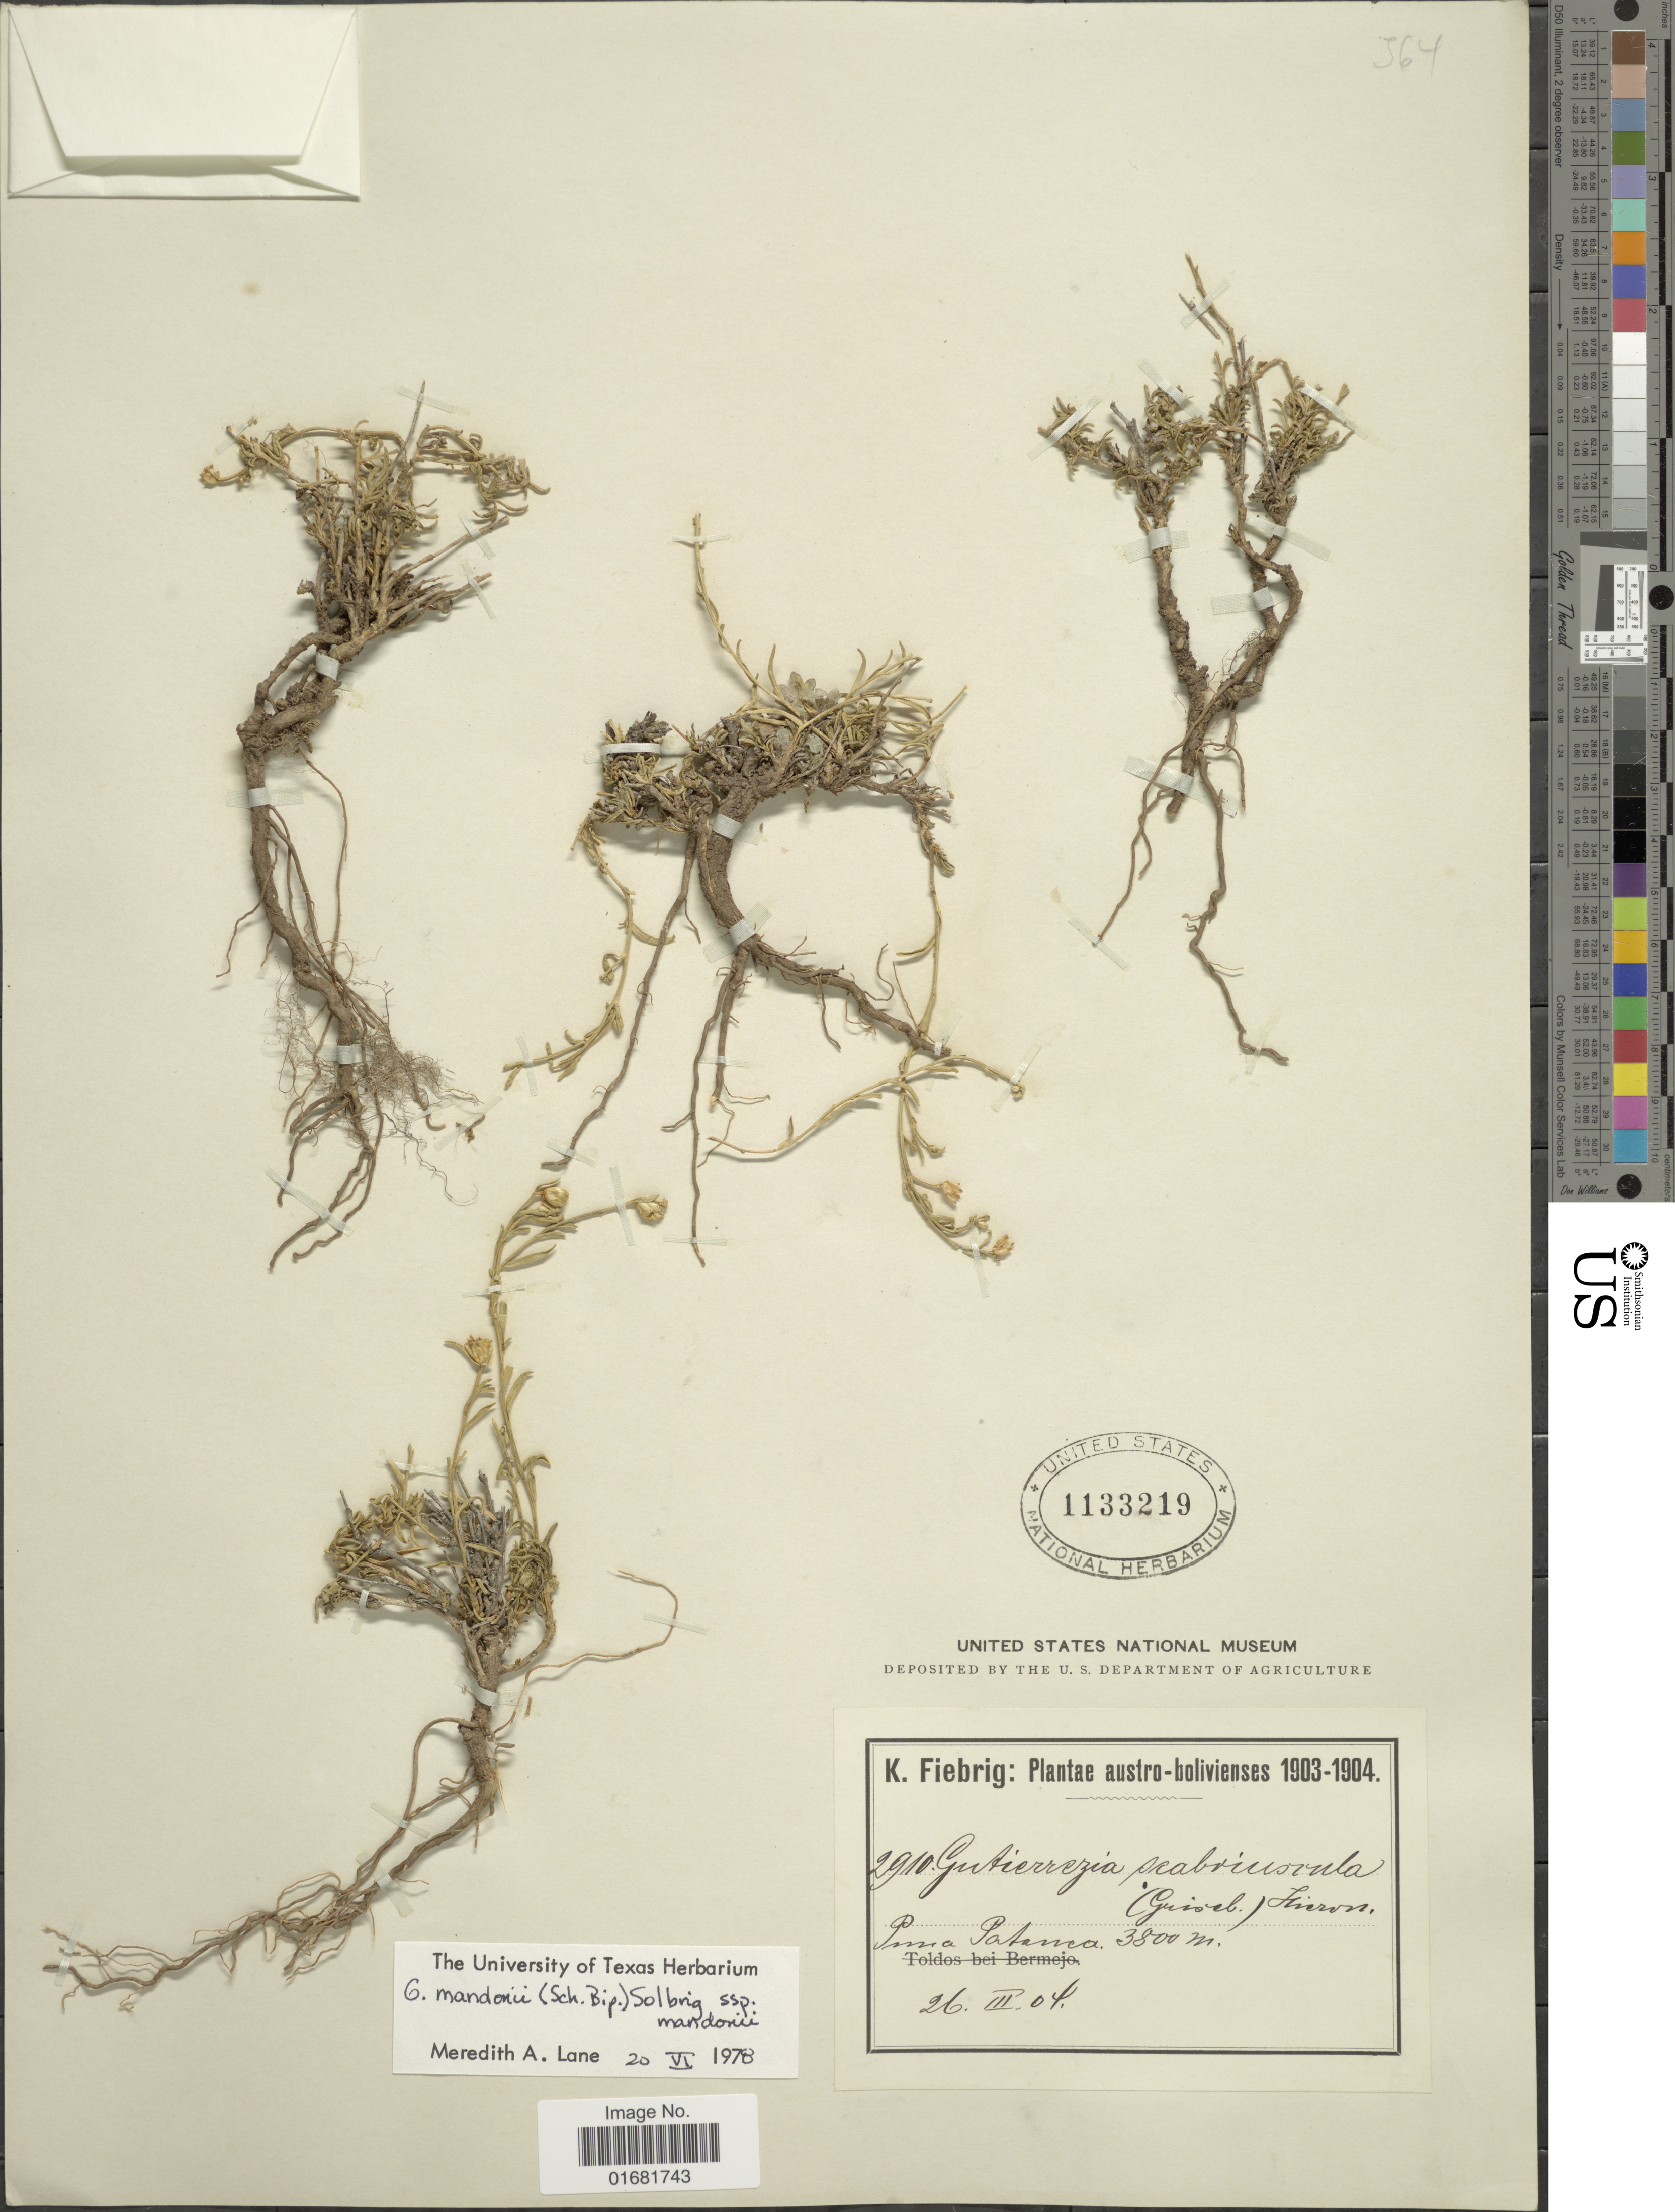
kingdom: Plantae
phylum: Tracheophyta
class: Magnoliopsida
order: Asterales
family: Asteraceae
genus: Gutierrezia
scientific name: Gutierrezia mandonii subsp. mandonii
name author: (Sch. Bip.) Solbrig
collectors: K. Fiebrig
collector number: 2910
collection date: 1904-03-26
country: Bolivia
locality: Pina Patanca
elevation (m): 3800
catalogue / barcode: US 1133219